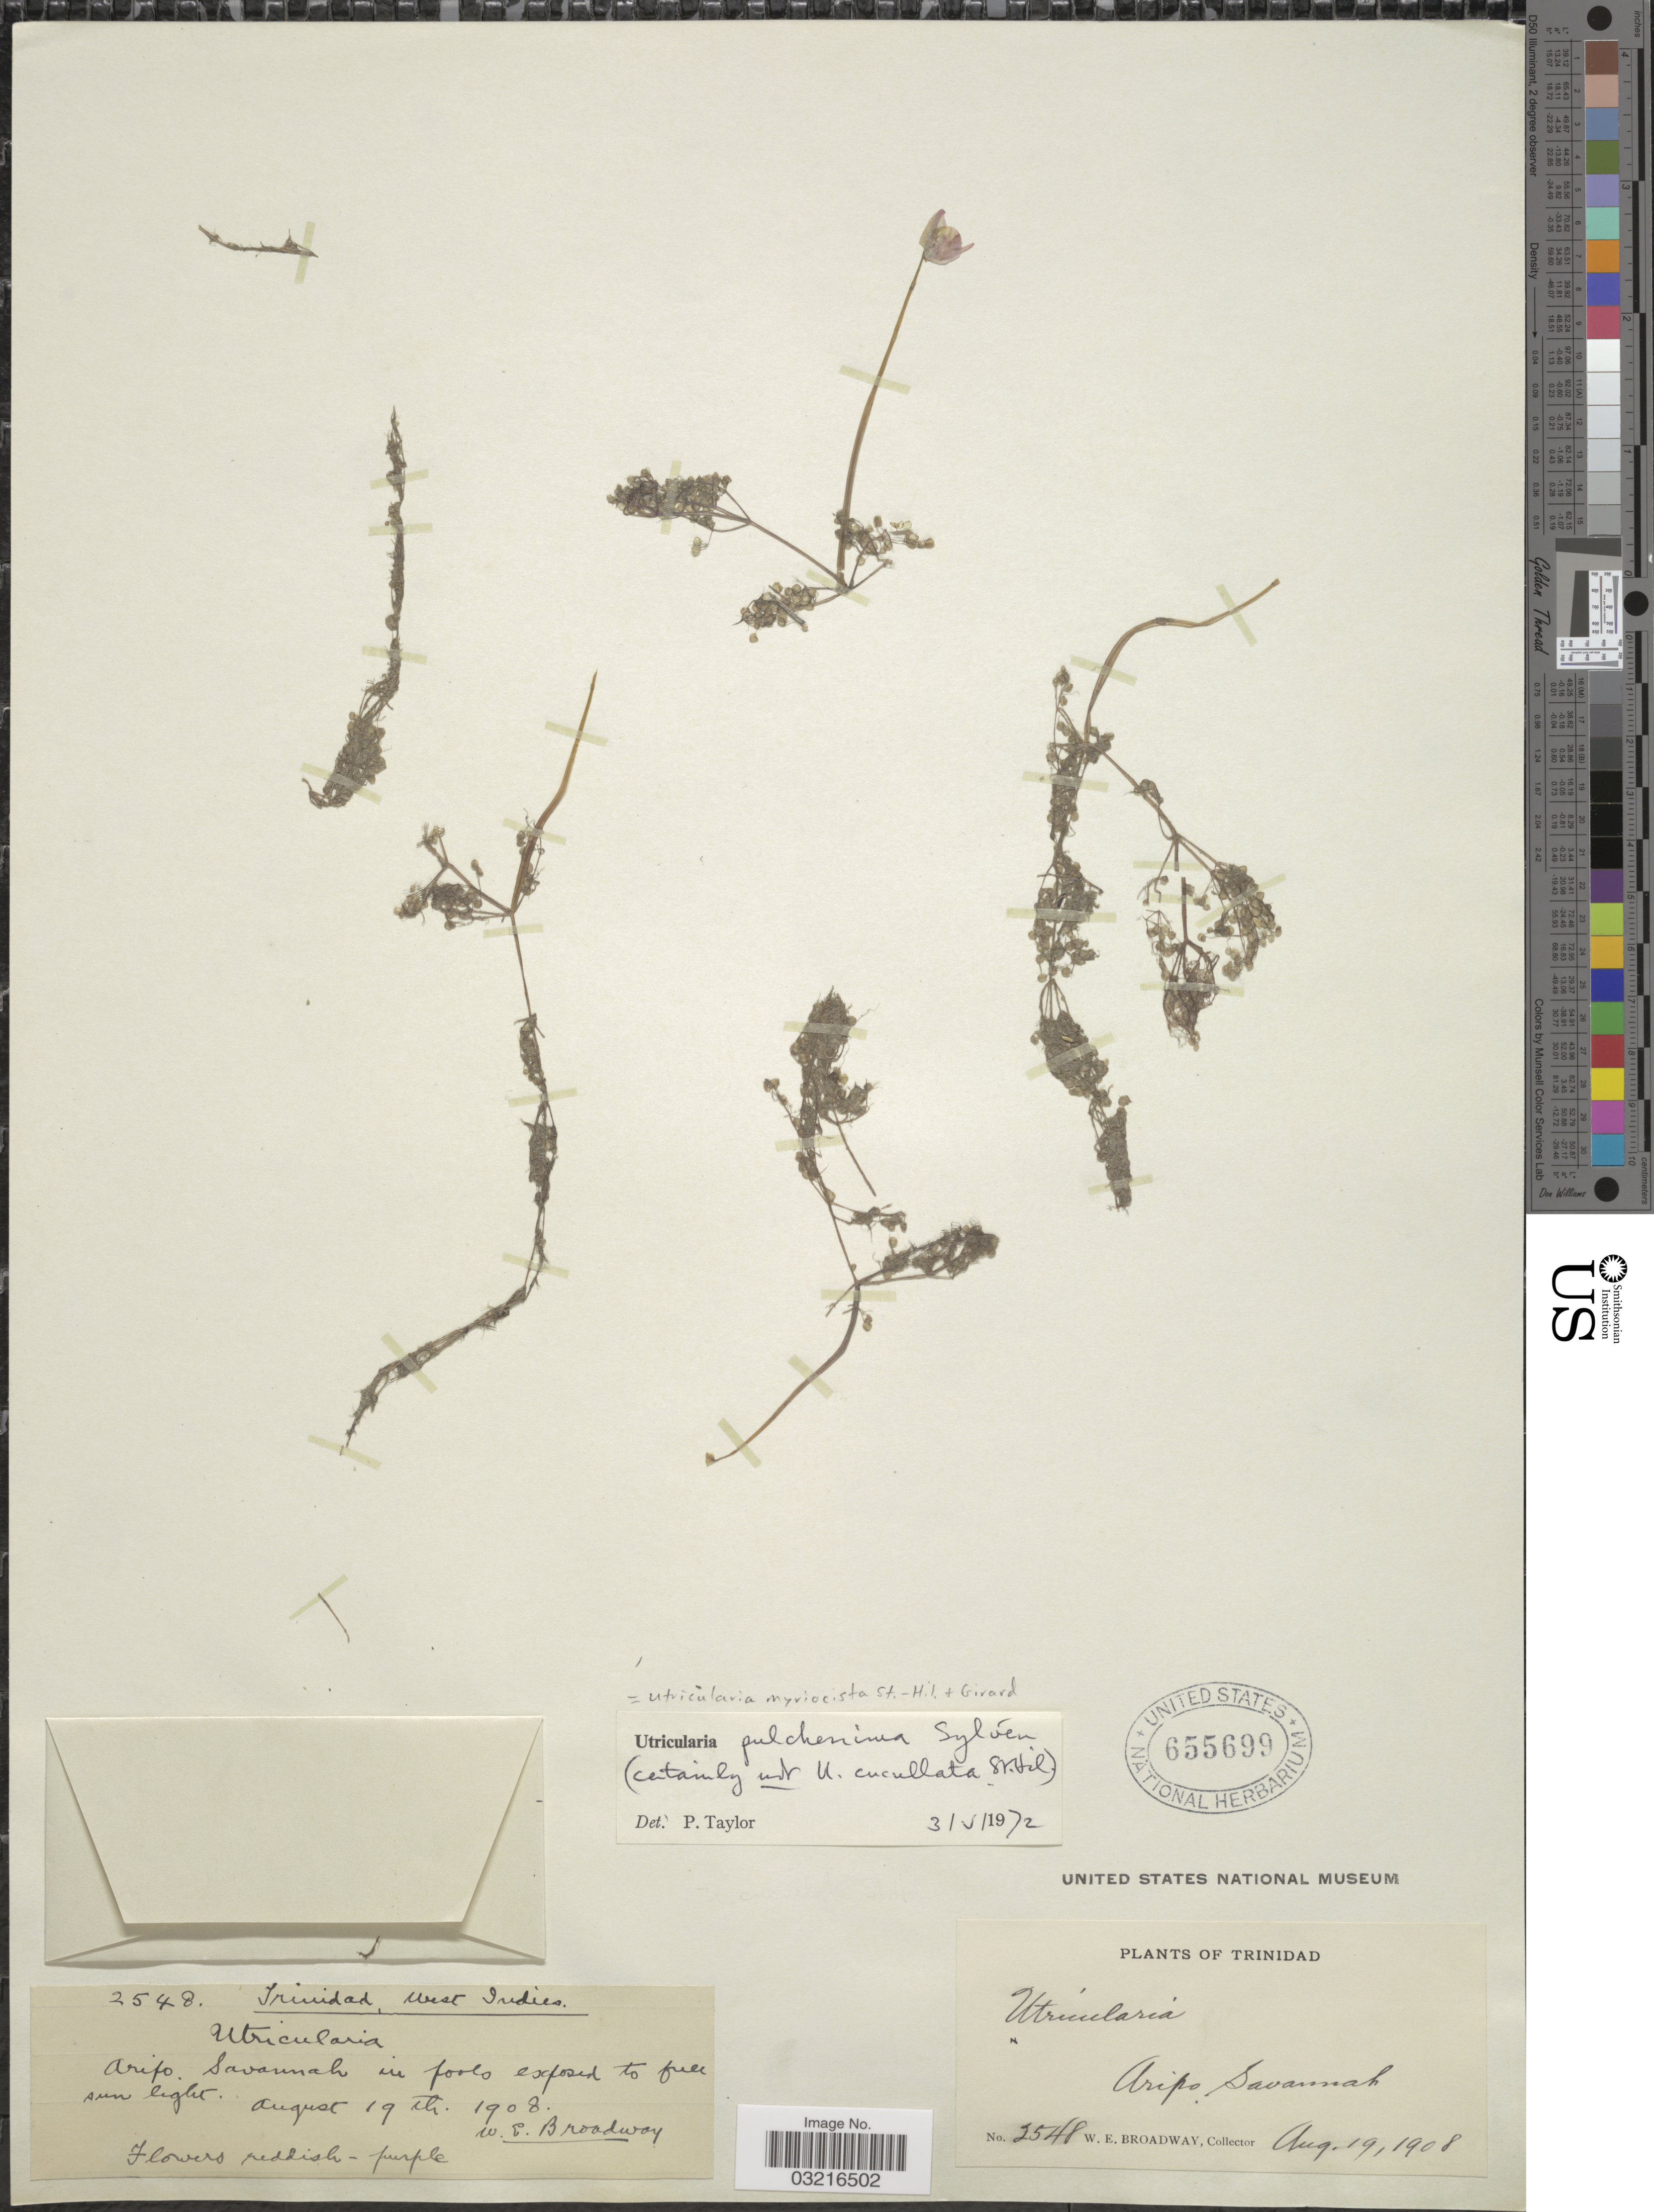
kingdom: Plantae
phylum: Tracheophyta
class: Magnoliopsida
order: Lamiales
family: Lentibulariaceae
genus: Utricularia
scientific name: Utricularia myriocista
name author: A. St.-Hil. & Girard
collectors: W. E. Broadway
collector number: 2548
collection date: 1908-08-19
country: Trinidad and Tobago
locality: Aripo savannah.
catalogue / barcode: US 655699